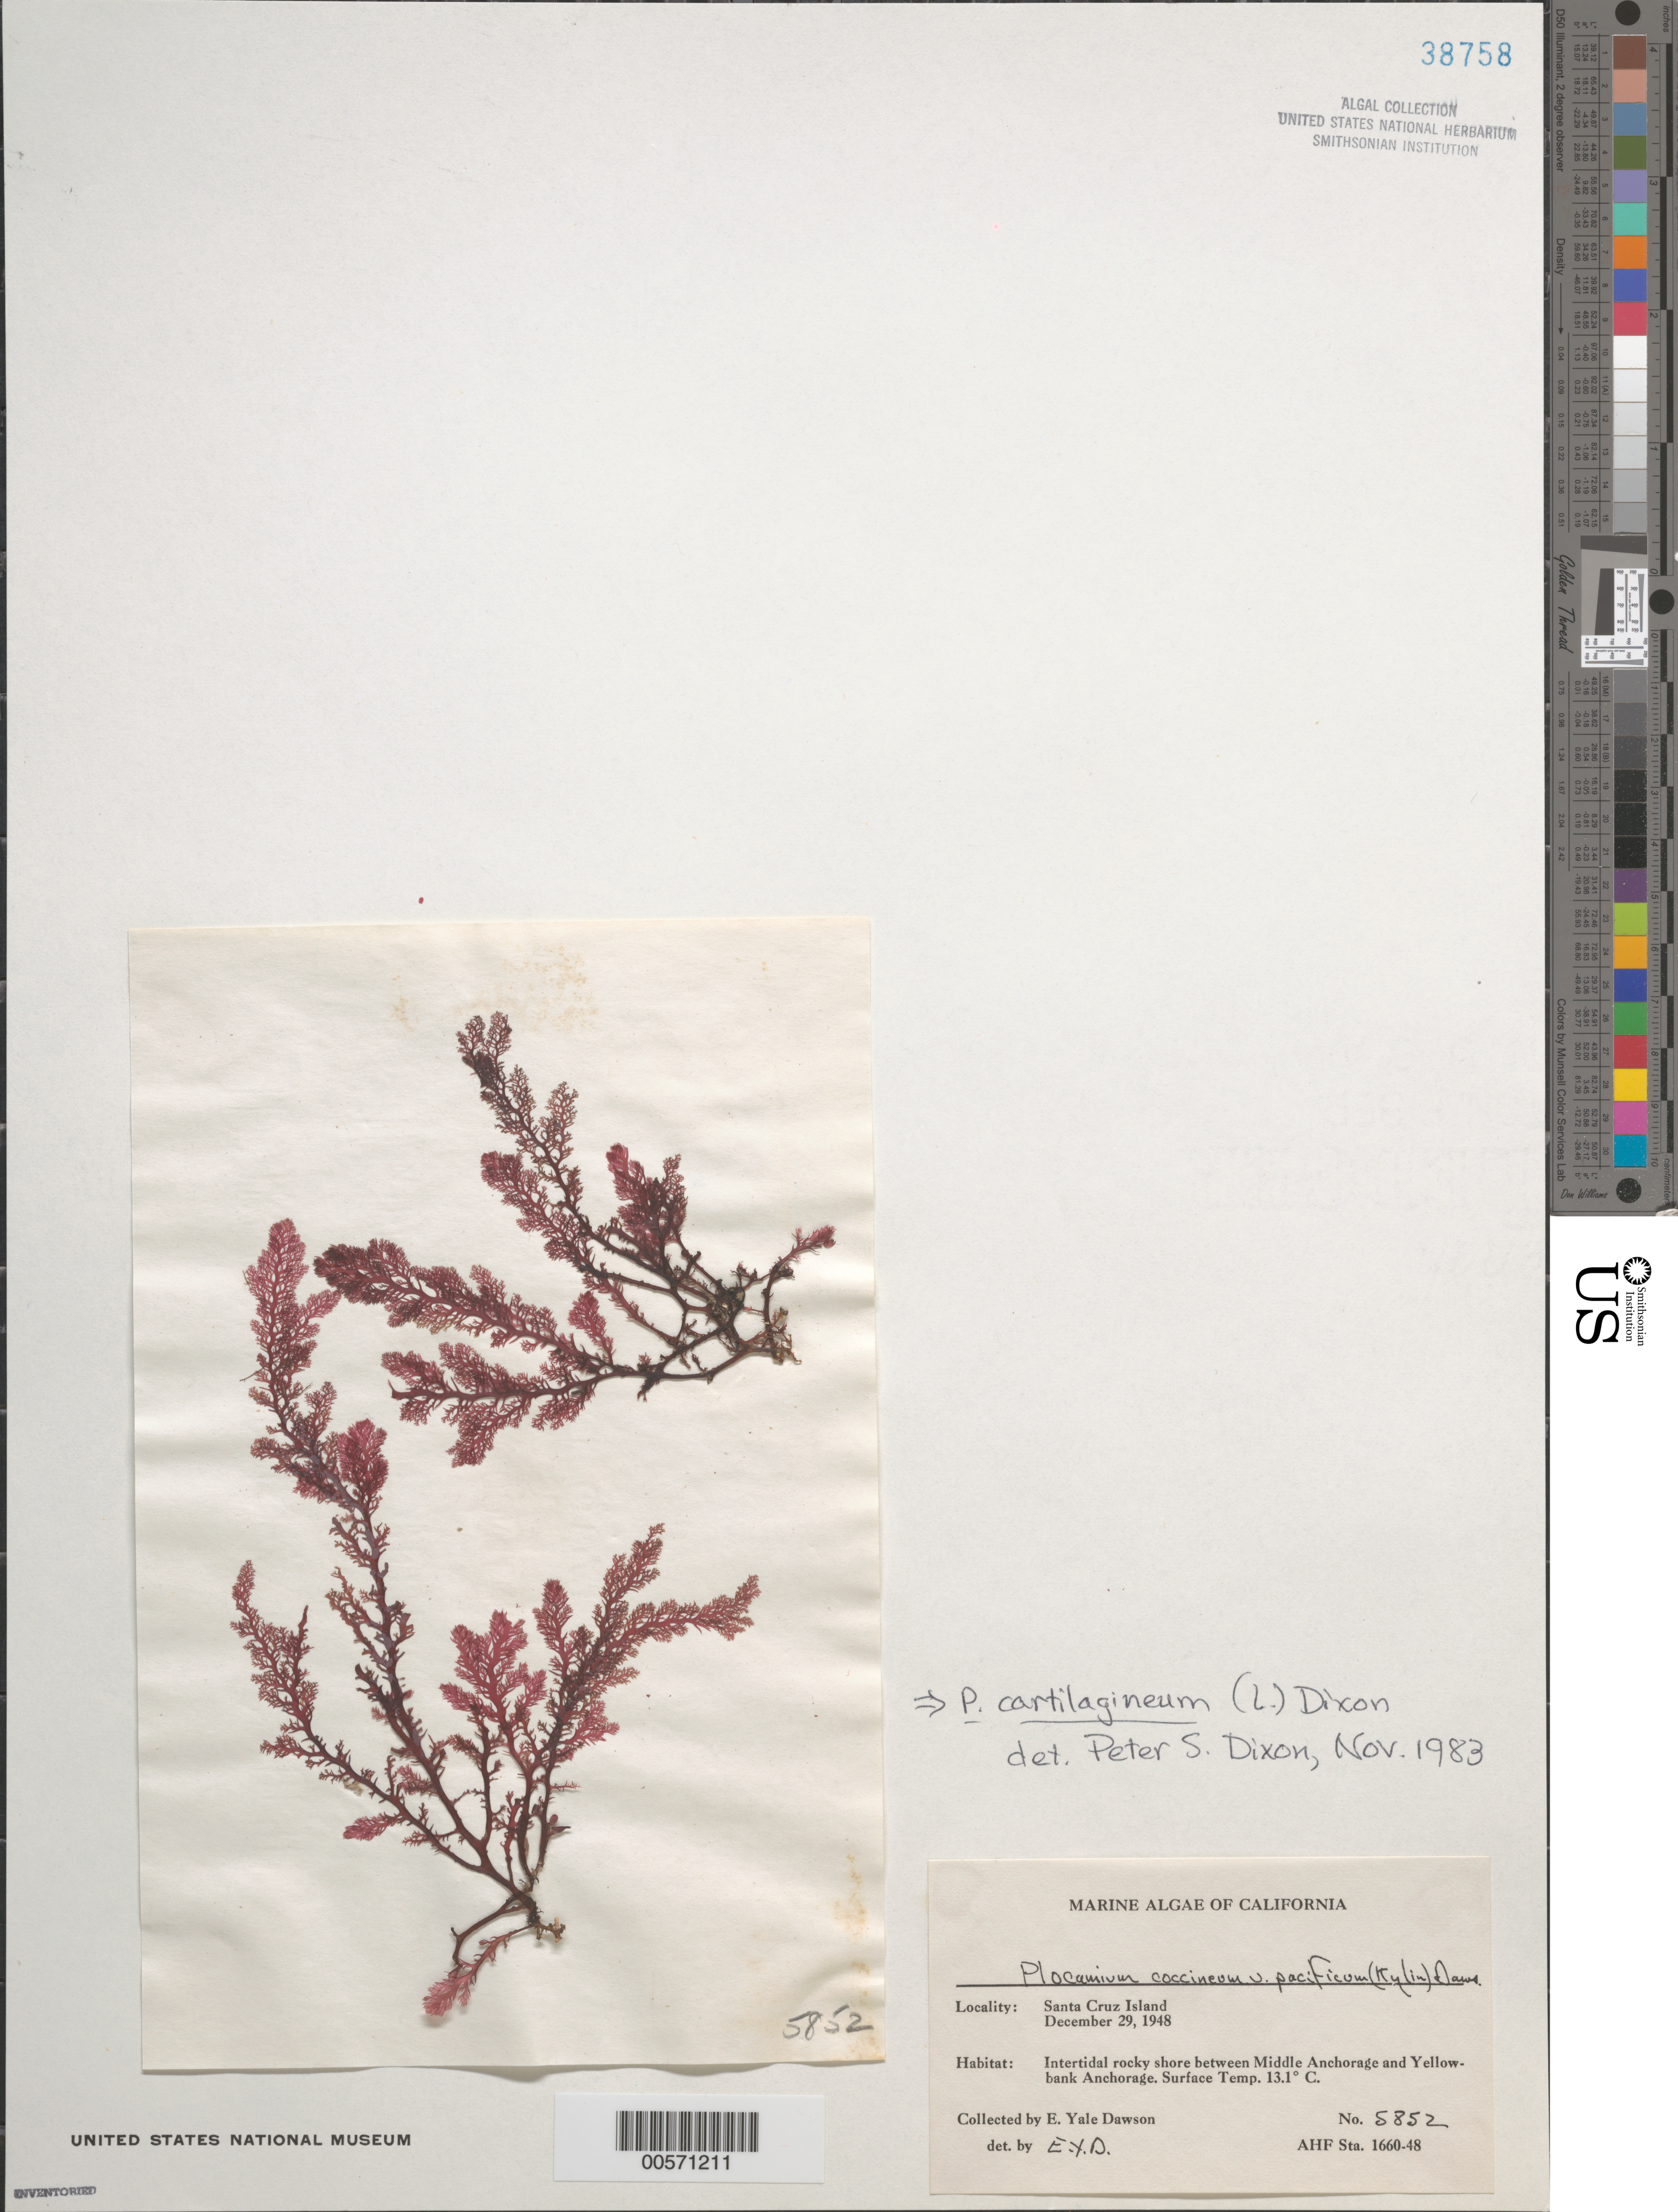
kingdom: Plantae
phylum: Rhodophyta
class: Florideophyceae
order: Plocamiales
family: Plocamiaceae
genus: Plocamium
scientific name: Plocamium cartilagineum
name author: (L.) P.S. Dixon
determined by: Dixon, P. S.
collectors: E. Y. Dawson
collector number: EYD 5852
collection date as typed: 29 Dec 1948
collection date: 1948-12-29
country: United States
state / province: California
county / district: Santa Barbara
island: Santa Cruz Island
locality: Between Middle Anchorage and Yellowbank Anchorage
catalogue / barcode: US 38758